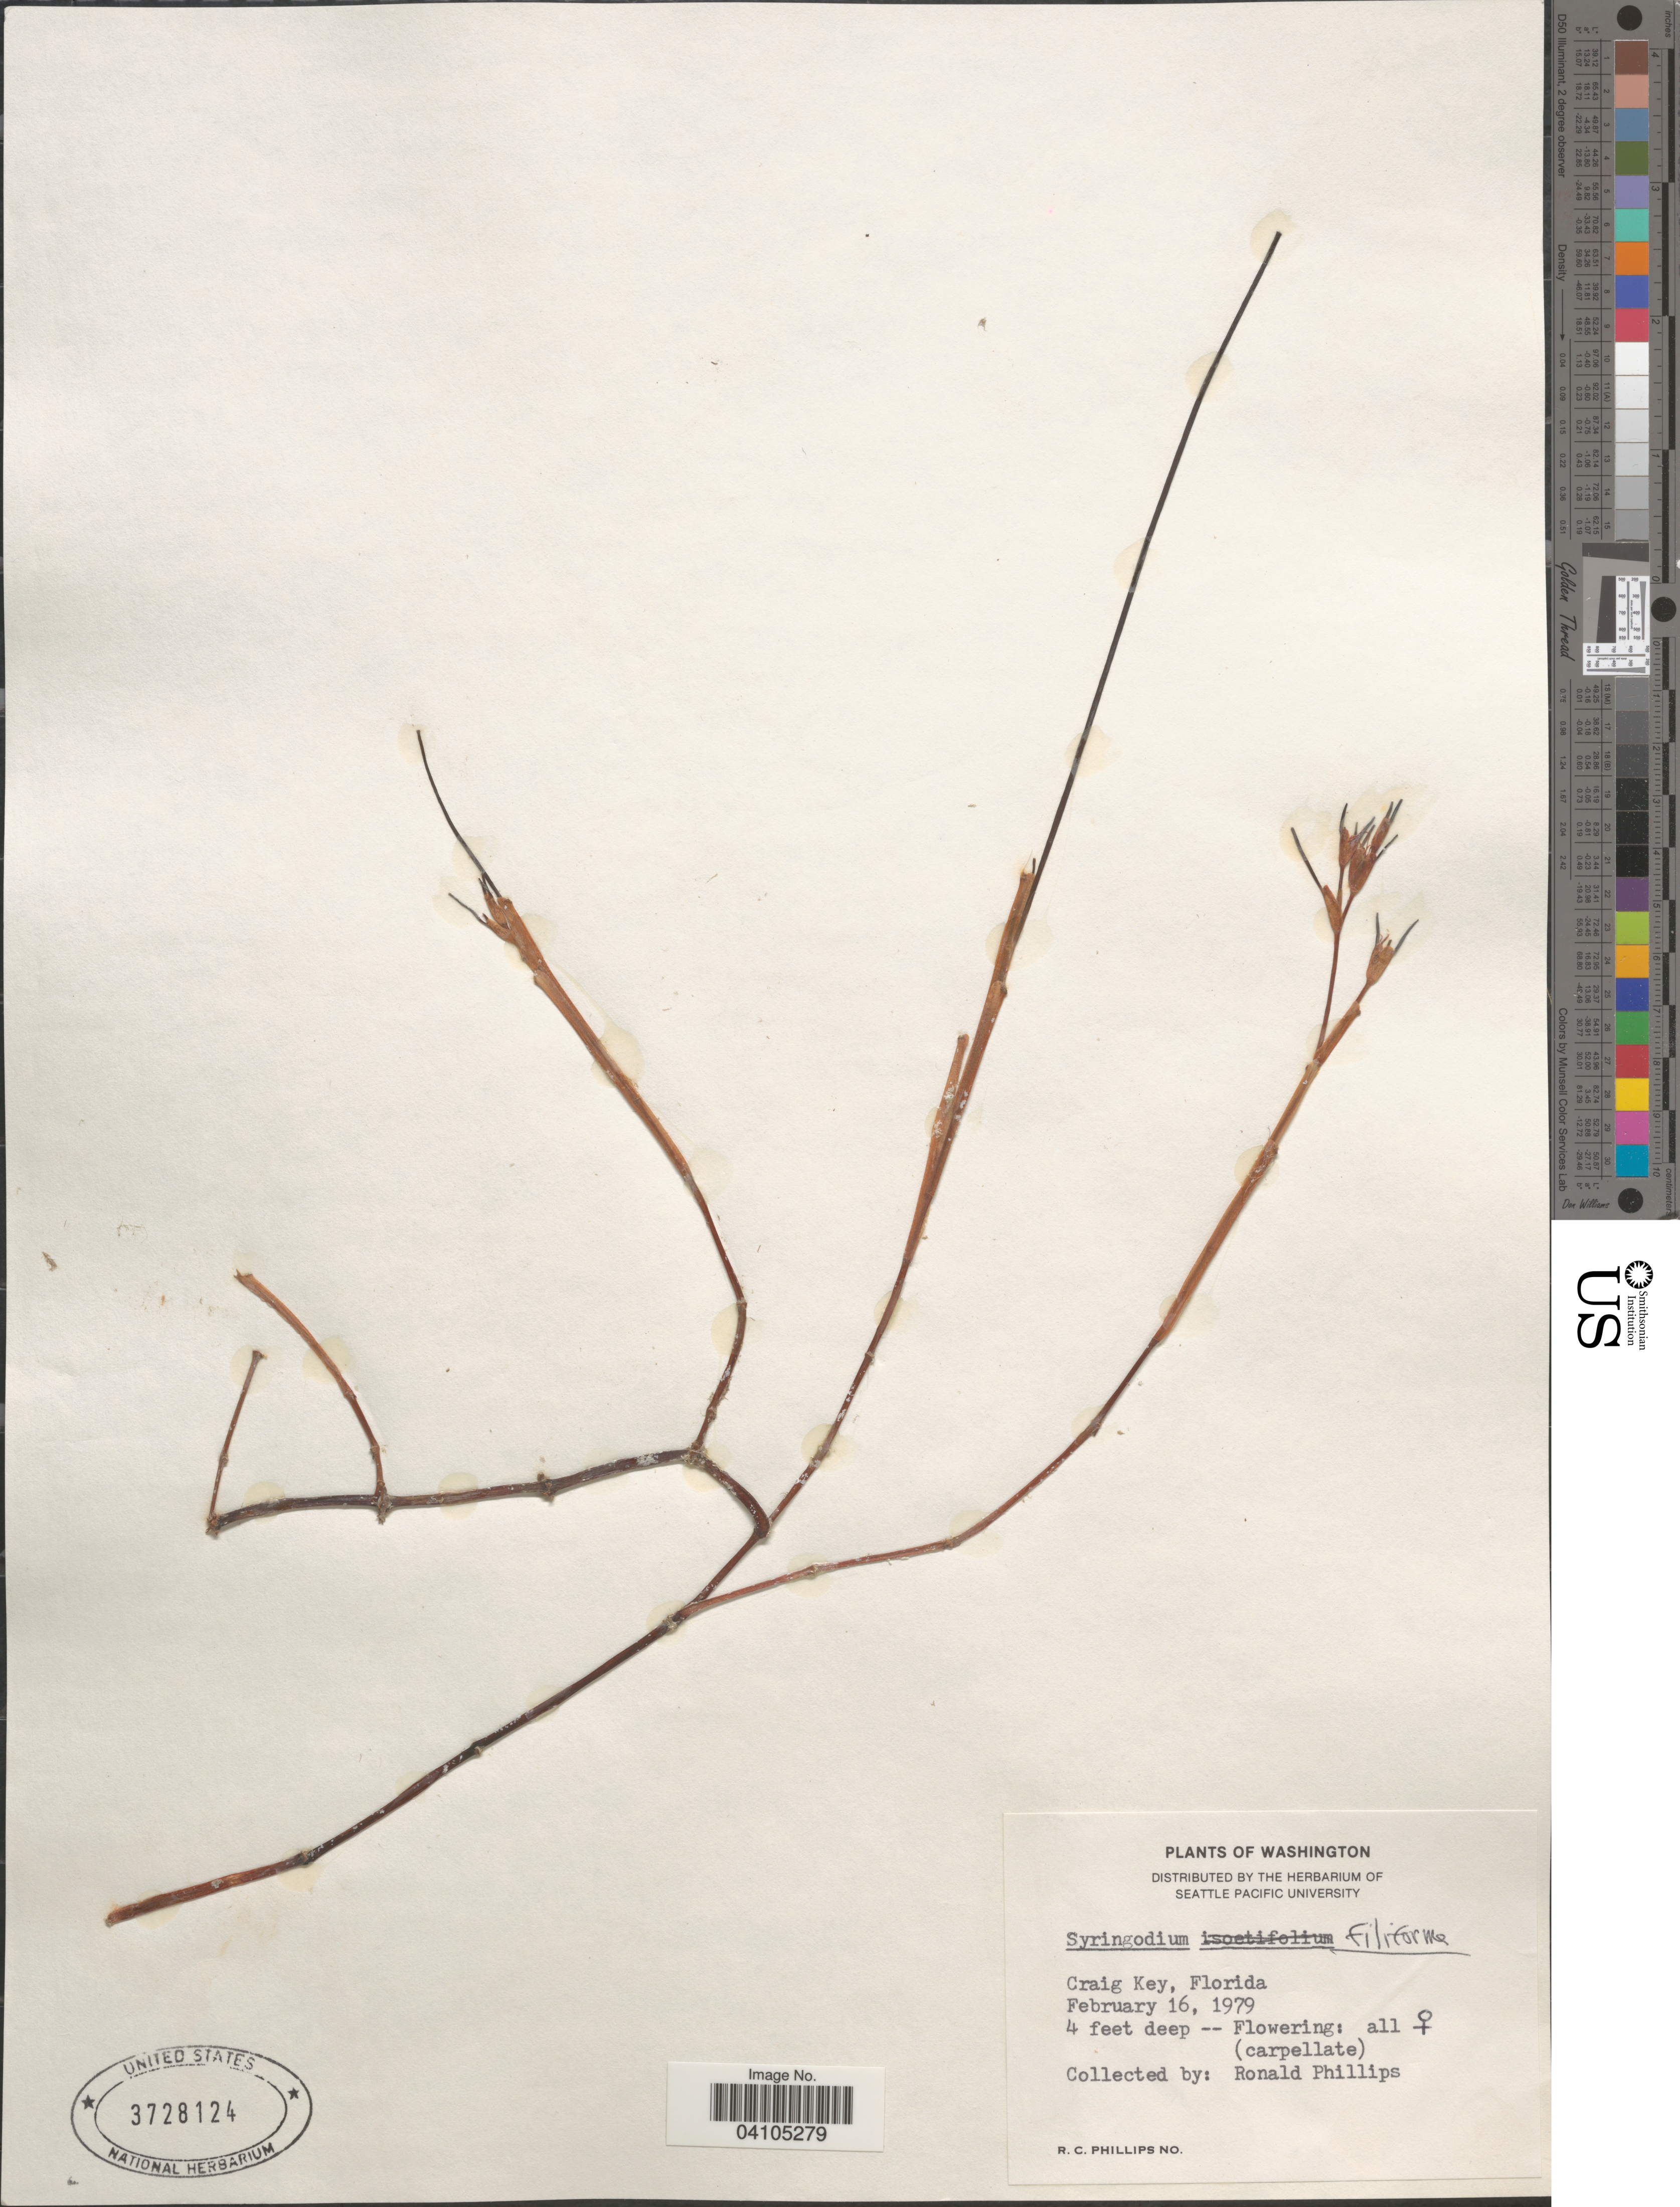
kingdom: Plantae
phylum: Tracheophyta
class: Liliopsida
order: Alismatales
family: Cymodoceaceae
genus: Syringodium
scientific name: Syringodium filiforme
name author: Kütz.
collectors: R. C. Phillips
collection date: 1979-02-16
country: United States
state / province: Florida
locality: Craig Key.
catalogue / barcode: US 3728124